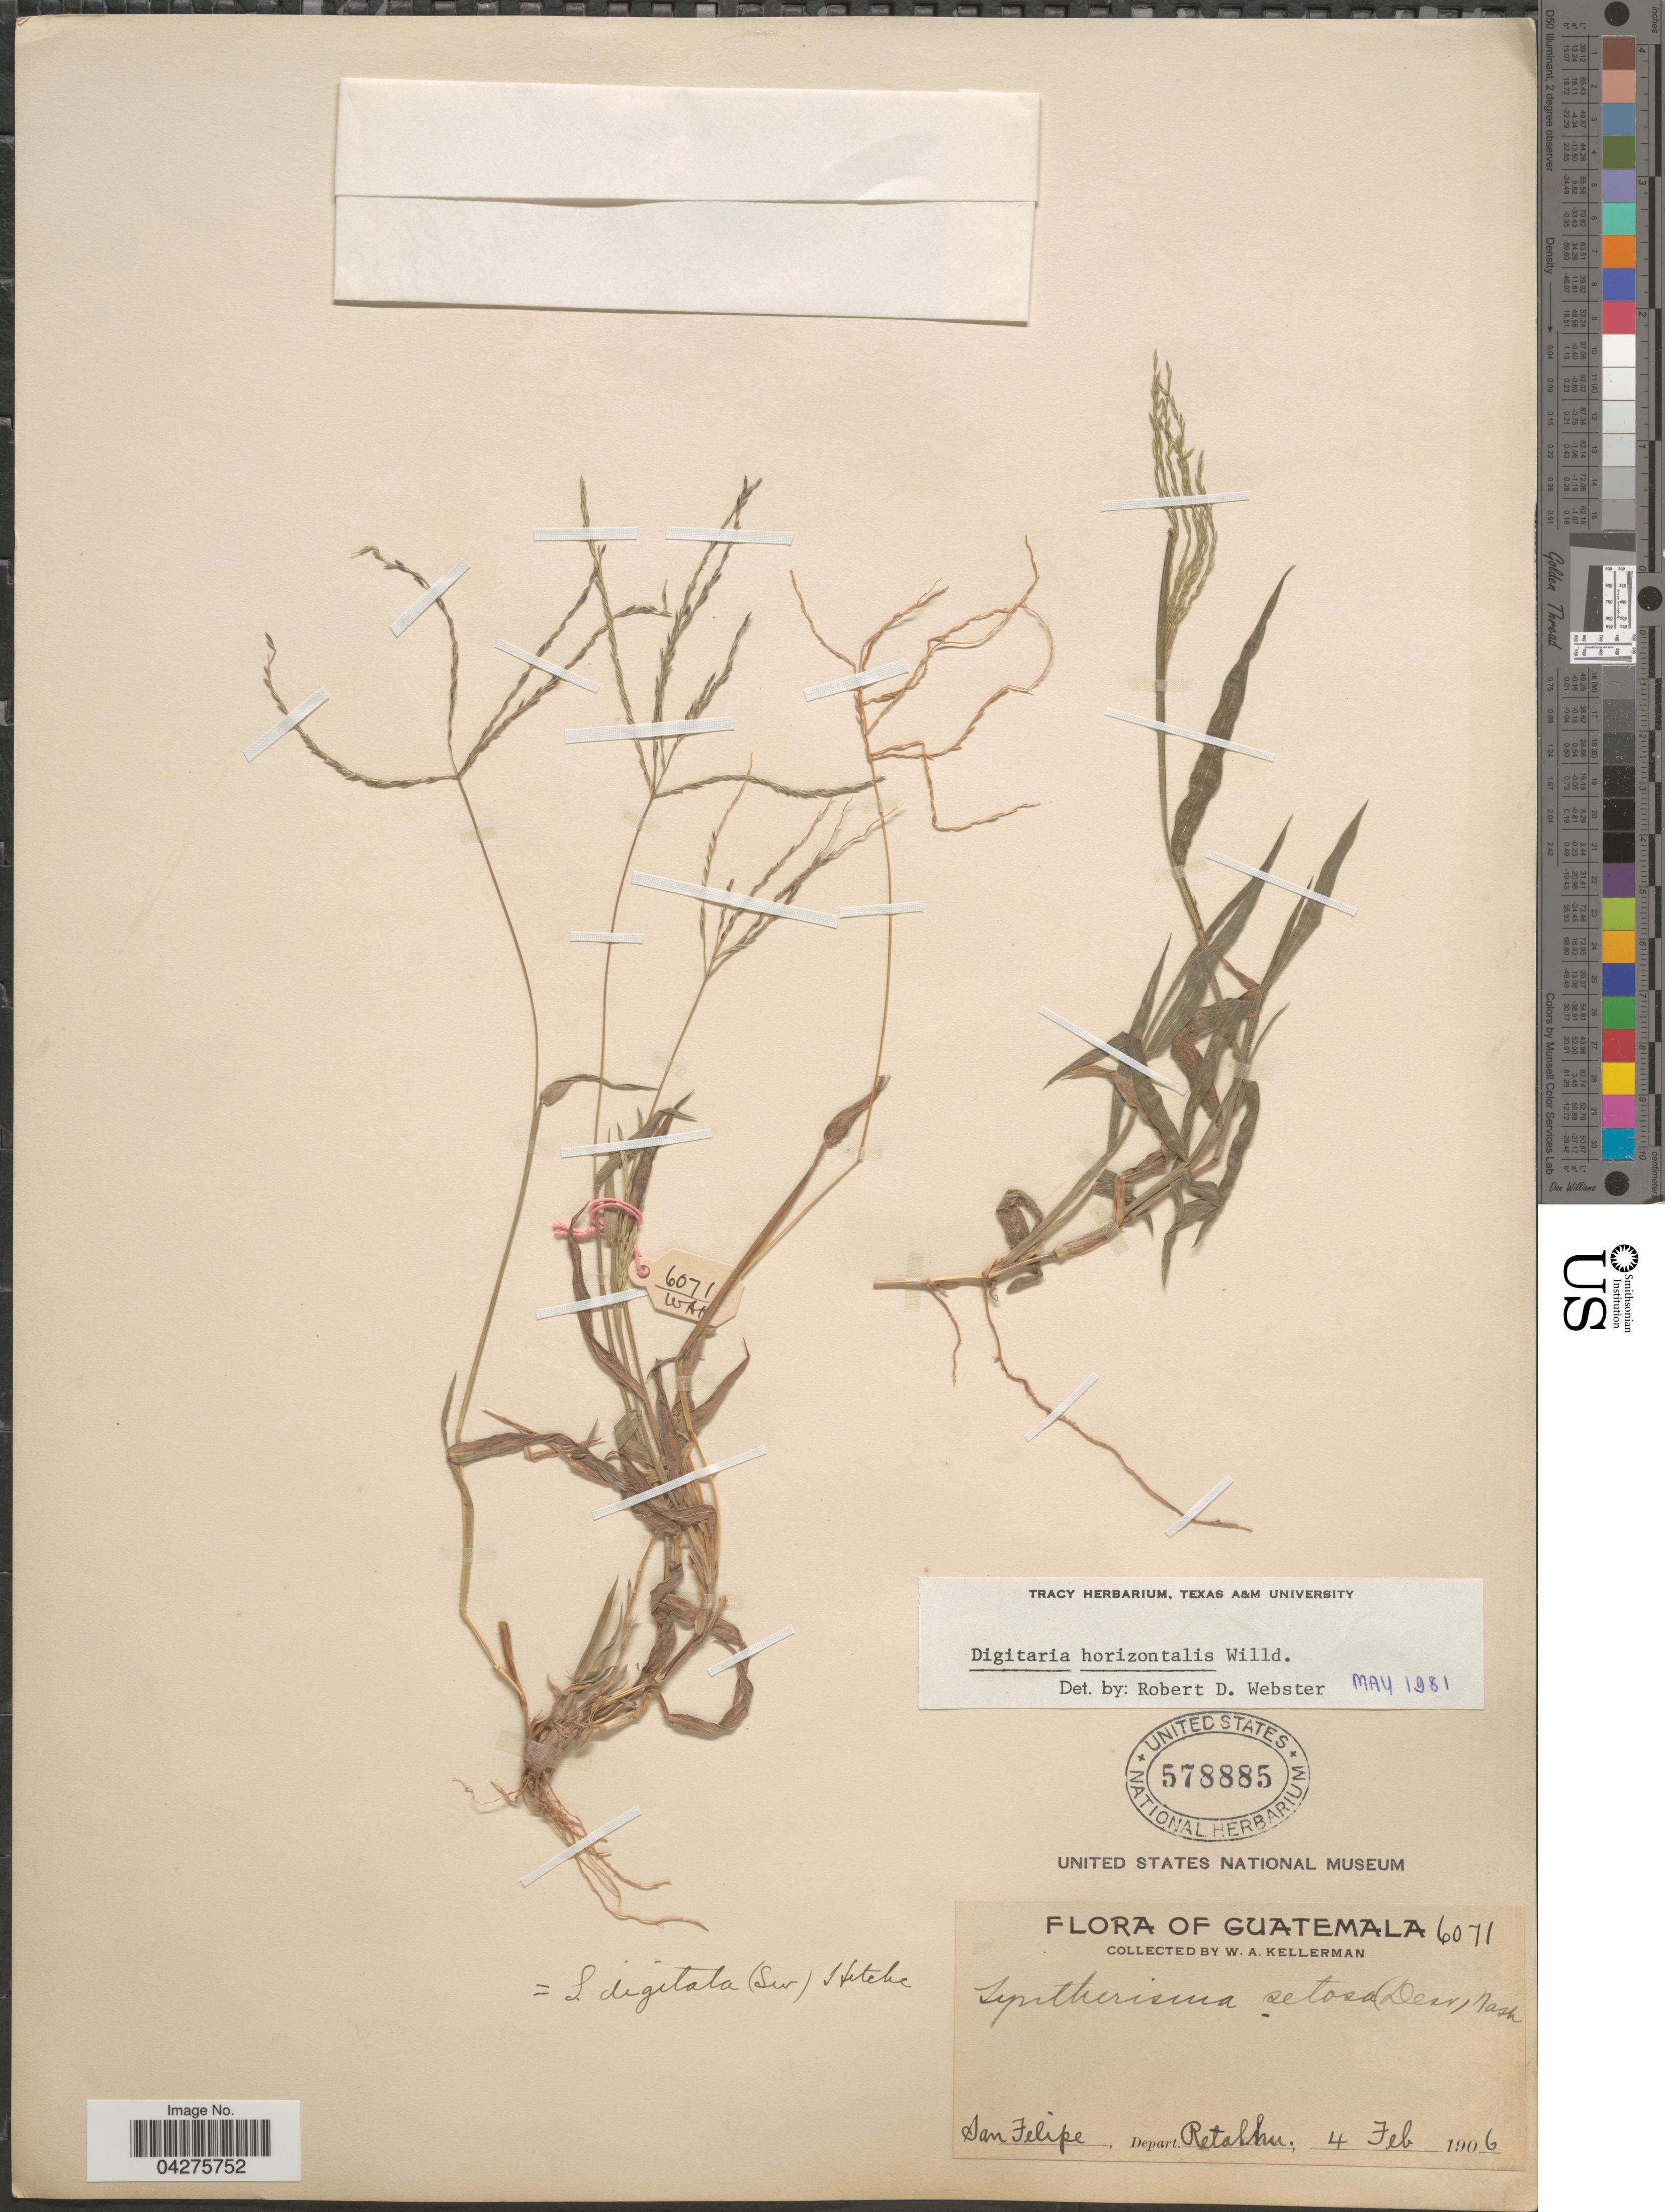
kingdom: Plantae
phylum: Tracheophyta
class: Liliopsida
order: Poales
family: Poaceae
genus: Digitaria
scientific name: Digitaria horizontalis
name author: Willd.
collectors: W. Kellerman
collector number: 6071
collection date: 1906-02-04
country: Guatemala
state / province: Retalhuleu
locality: San Felipe, Depart. Retalhu.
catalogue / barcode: US 578885